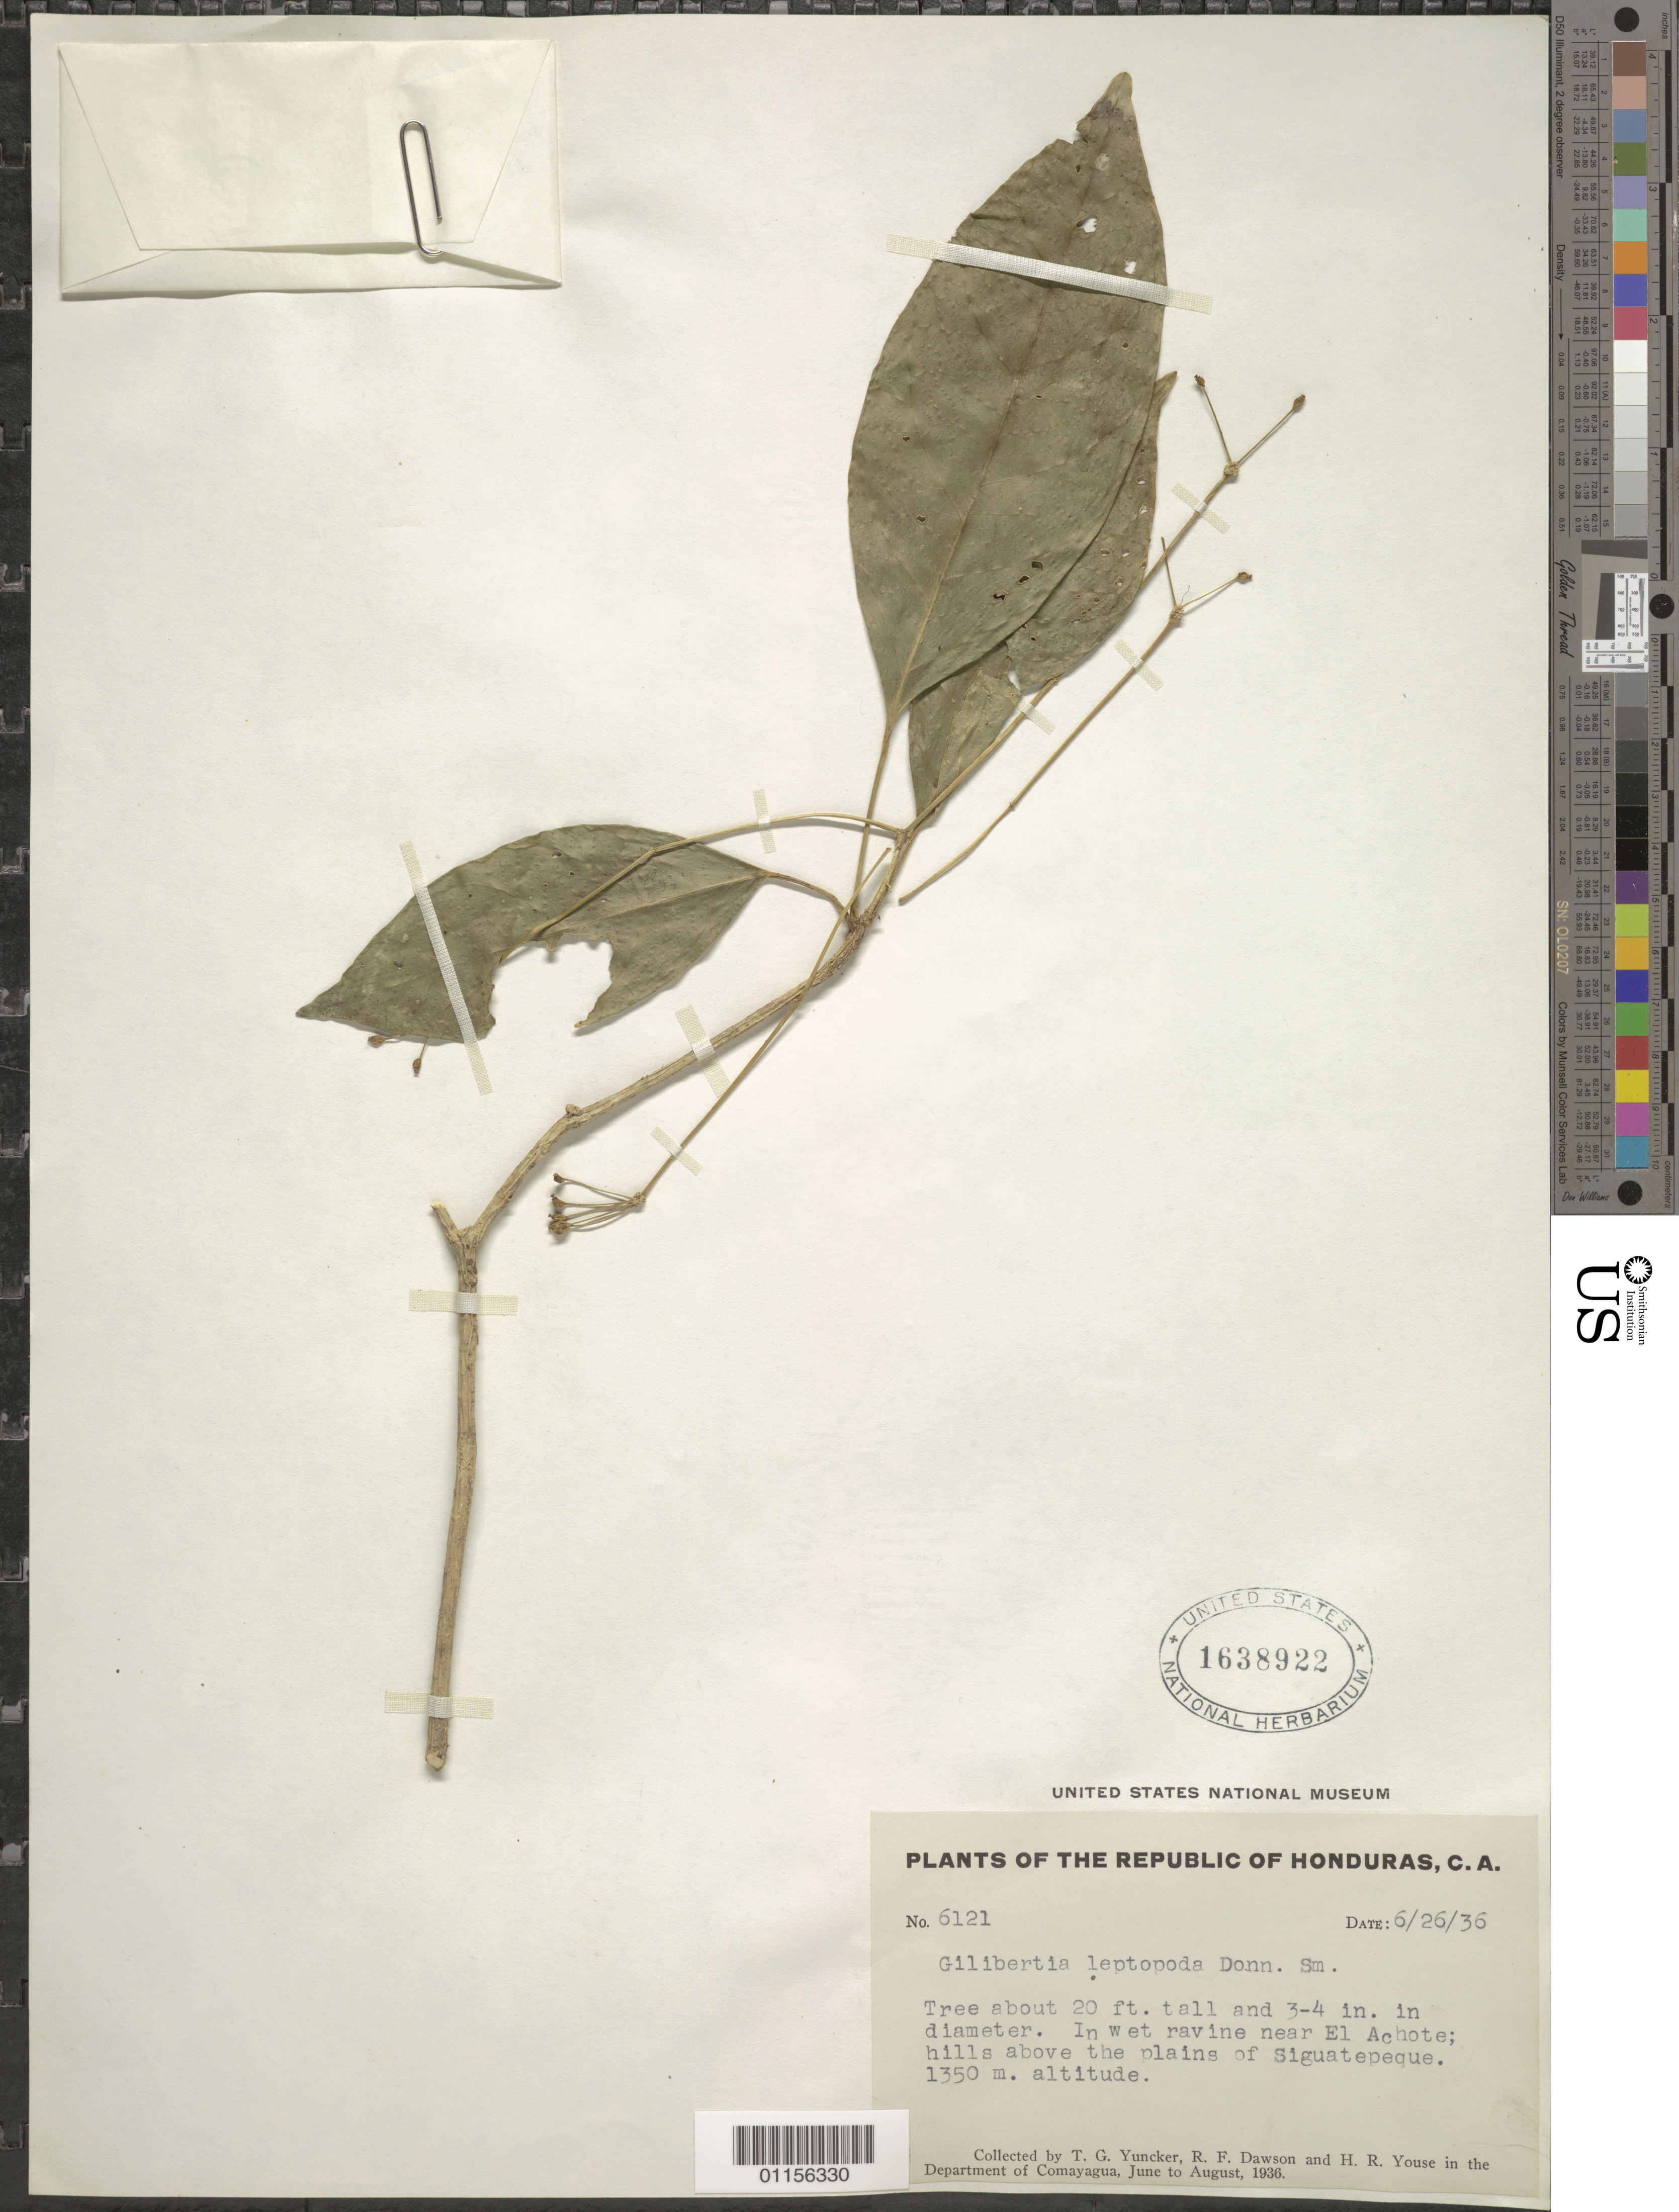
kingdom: Plantae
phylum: Tracheophyta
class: Magnoliopsida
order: Apiales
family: Araliaceae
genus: Dendropanax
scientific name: Dendropanax leptopodus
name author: (Donn. Sm.) A.C. Sm.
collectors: T. G. Yuncker, R. F. Dawson & H. Youse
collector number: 6121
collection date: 1936-06-26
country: Honduras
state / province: Comayagua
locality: Near El Achote. Siguatepeque.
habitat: Tree, in wet ravine.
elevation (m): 1350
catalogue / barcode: US 1638922